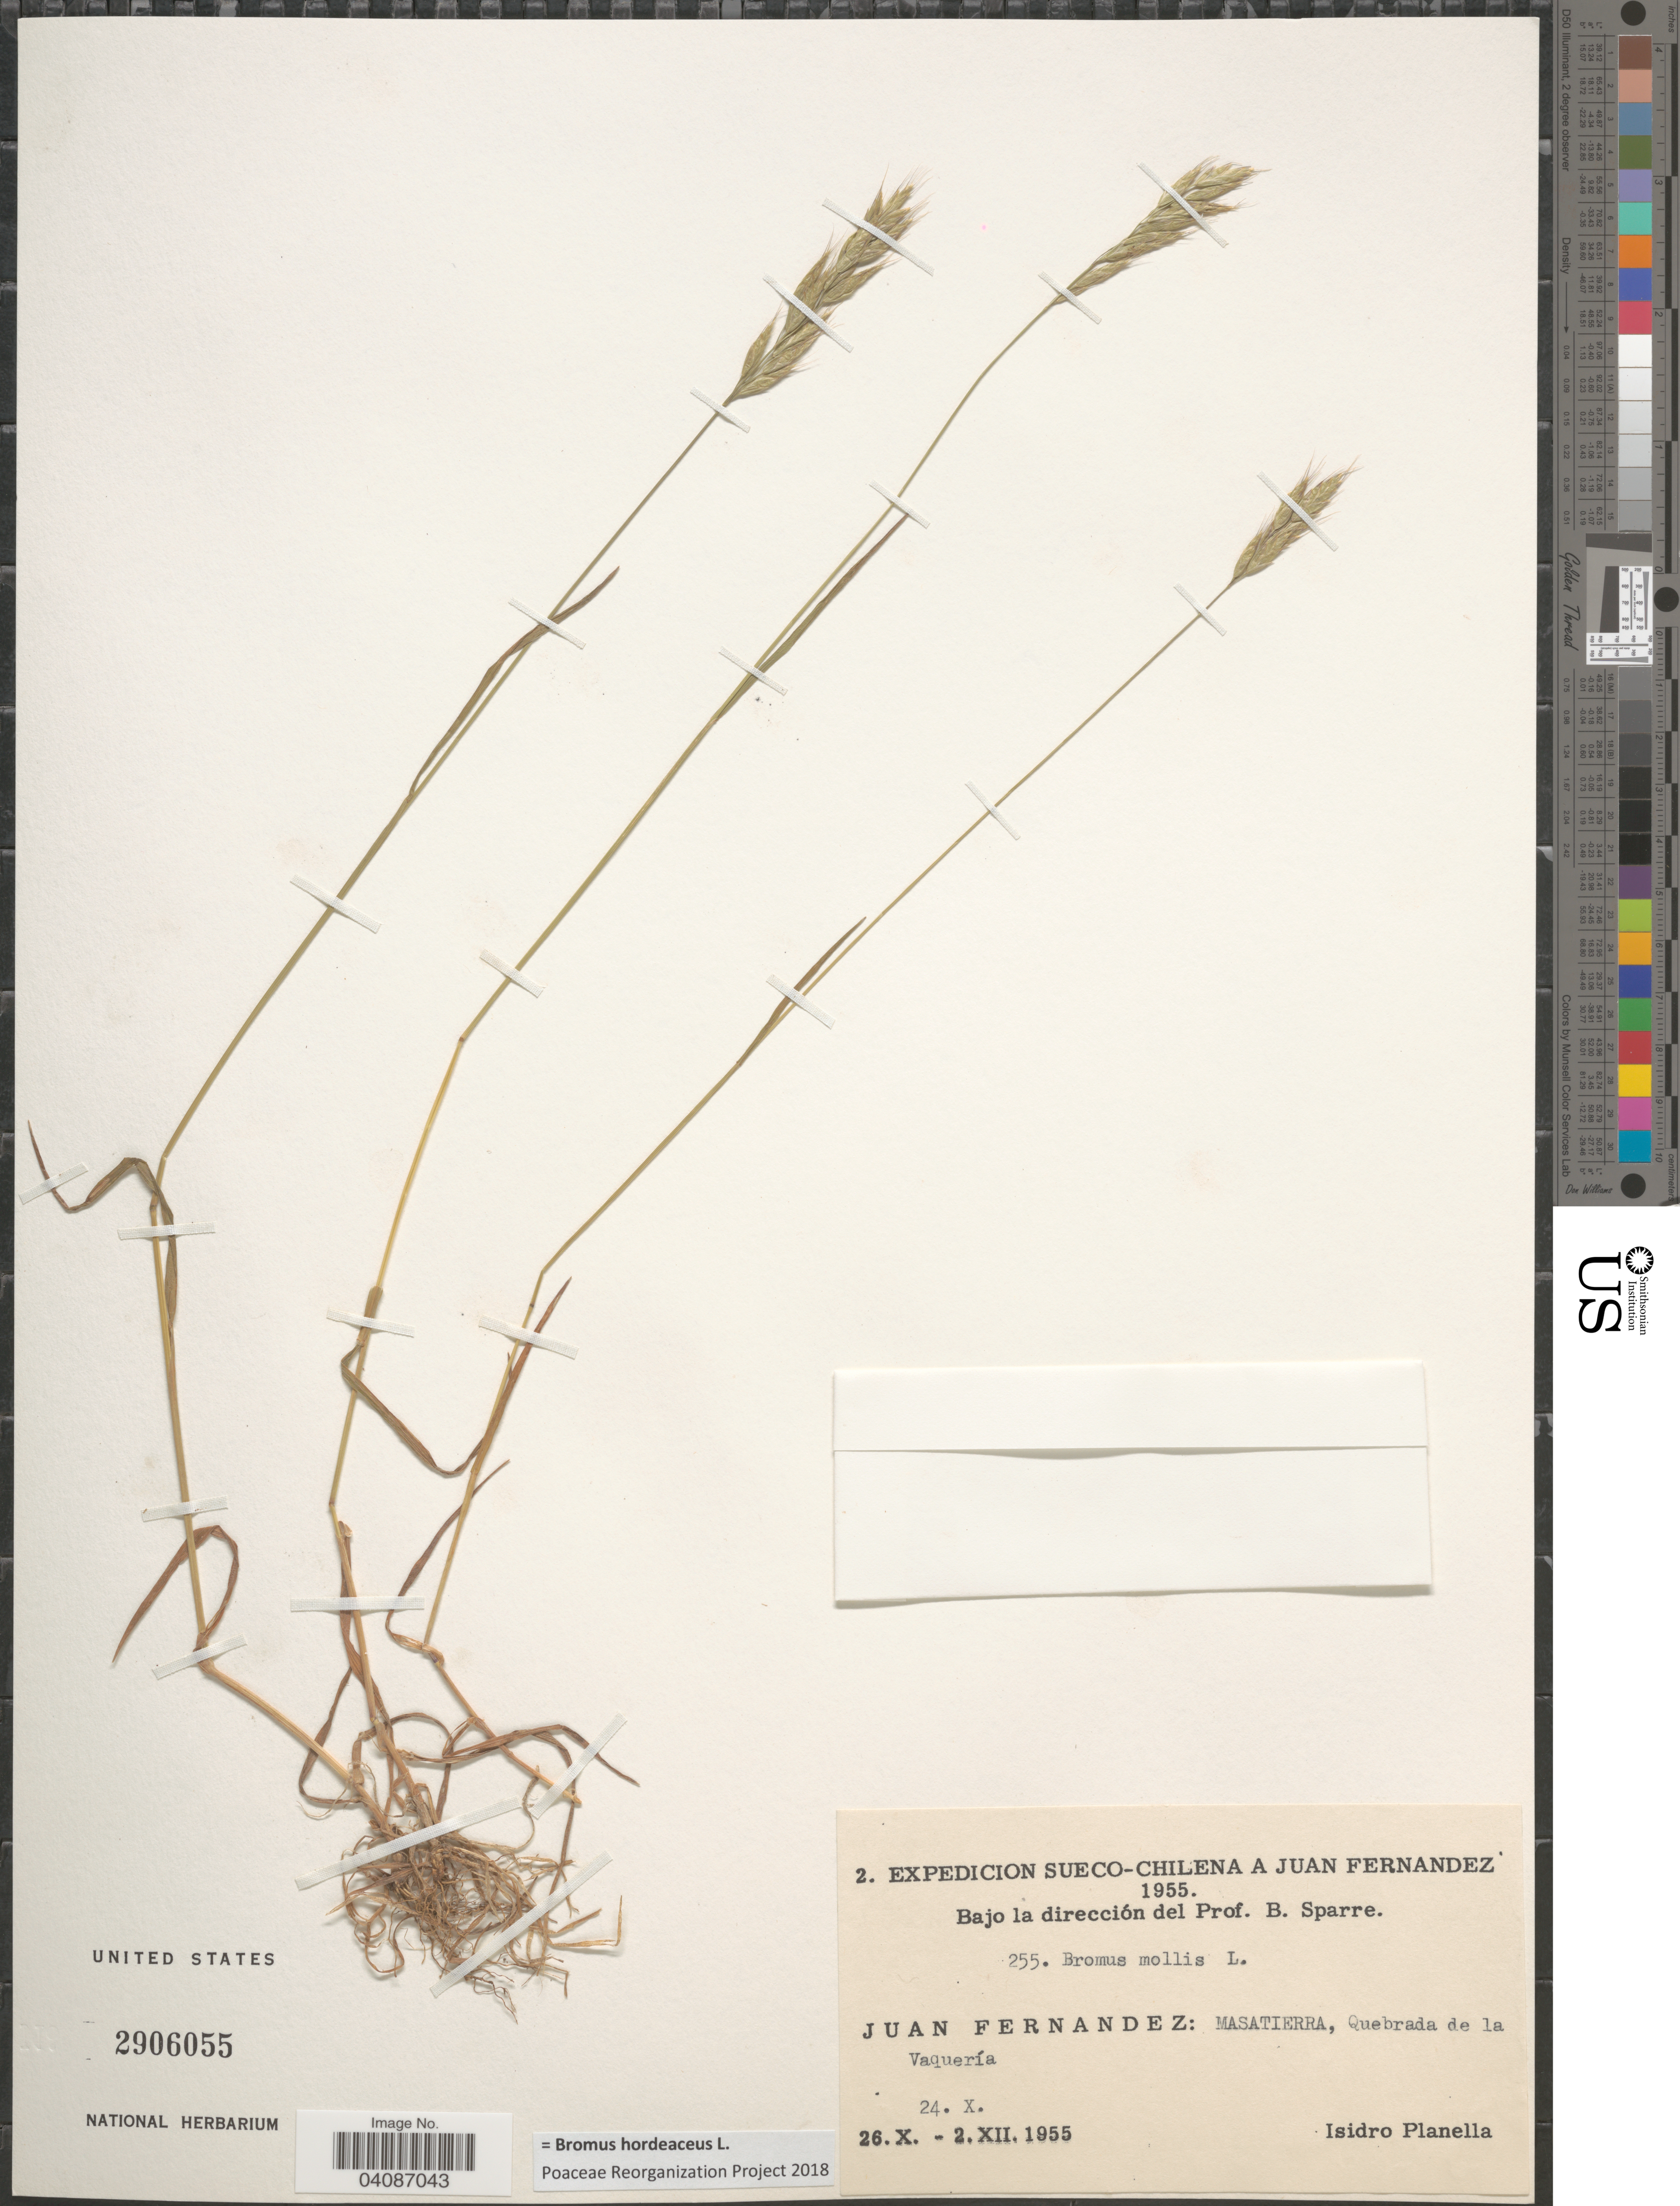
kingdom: Plantae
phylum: Tracheophyta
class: Liliopsida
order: Poales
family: Poaceae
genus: Bromus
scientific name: Bromus hordeaceus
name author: L.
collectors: I. Planella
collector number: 255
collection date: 1955-10-24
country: Chile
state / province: Valparaíso (V)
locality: Expedicion Sueco-Chilena A Juan Fernandez 1955. Juan Fernandez: Masatierra, Quebrada de la Vaquería.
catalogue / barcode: US 2906055